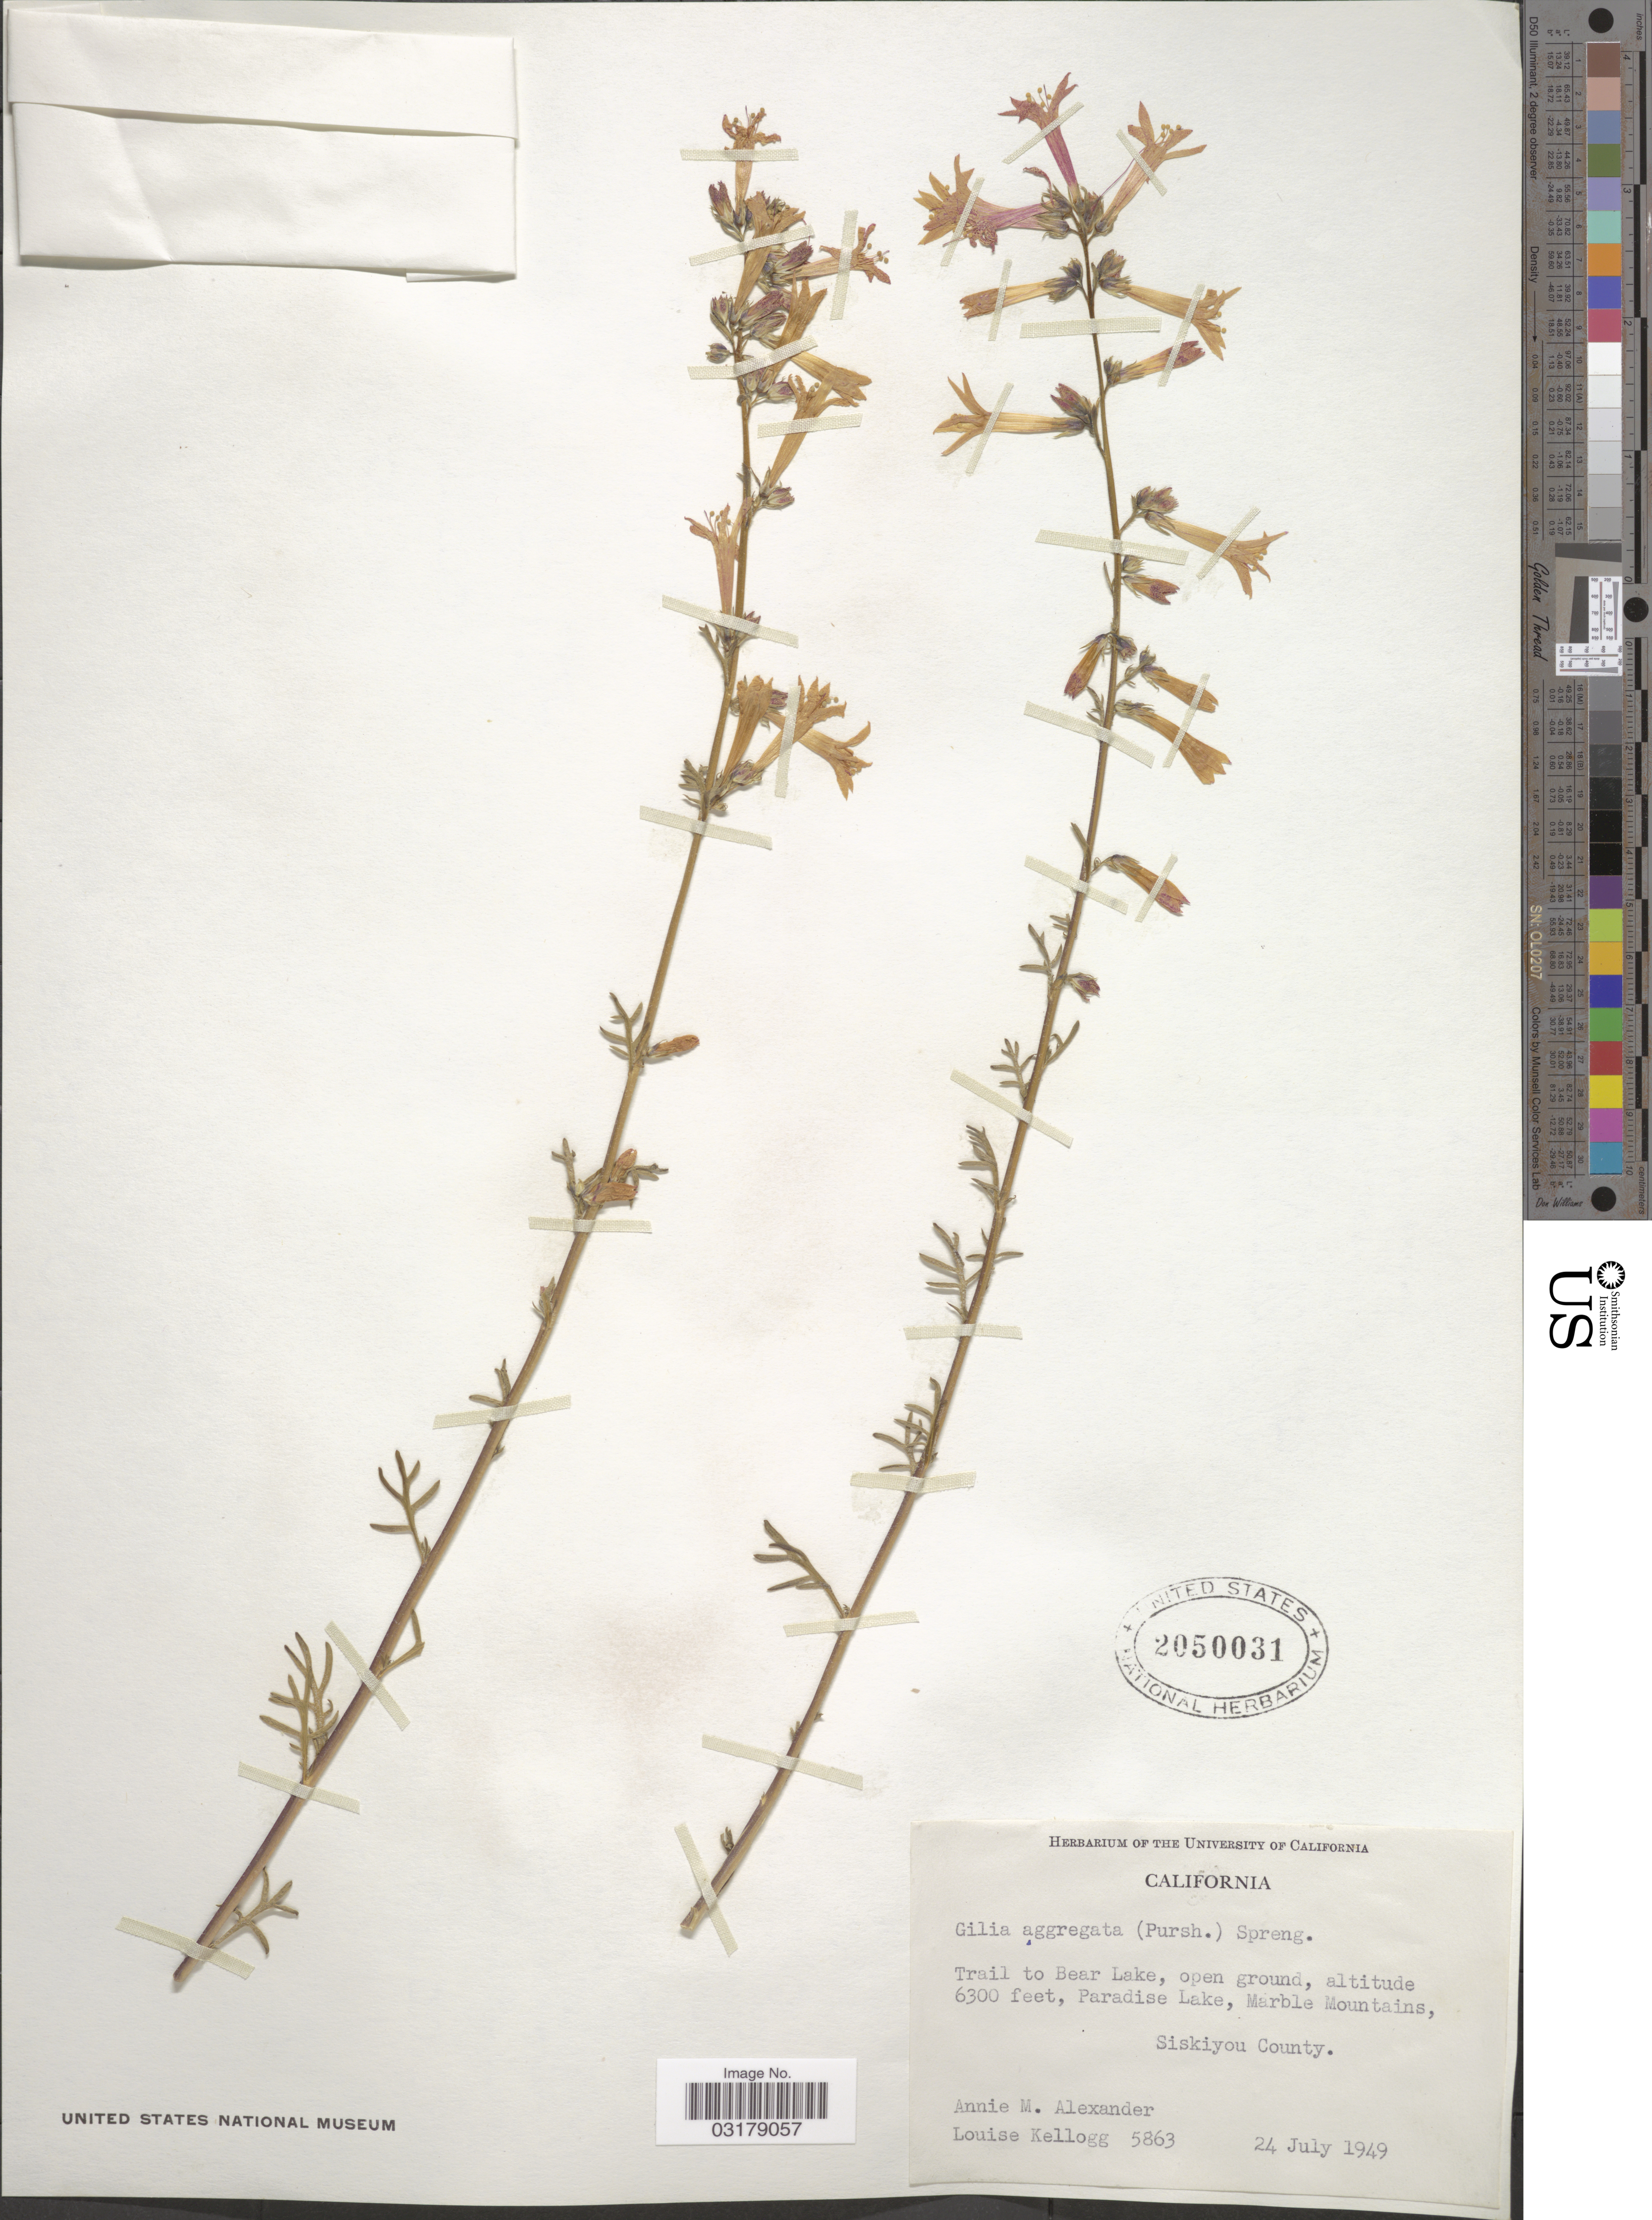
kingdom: Plantae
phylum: Tracheophyta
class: Magnoliopsida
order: Ericales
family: Polemoniaceae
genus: Ipomopsis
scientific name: Ipomopsis aggregata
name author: (Pursh) V.E. Grant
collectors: A. M. Alexander & L. Kellogg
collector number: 5863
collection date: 1949-07-24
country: United States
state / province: California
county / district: Siskiyou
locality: Trail to Bear Lake, Paradise Lake, Marble Mountains, Siskiyou County.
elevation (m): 1920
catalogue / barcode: US 2050031